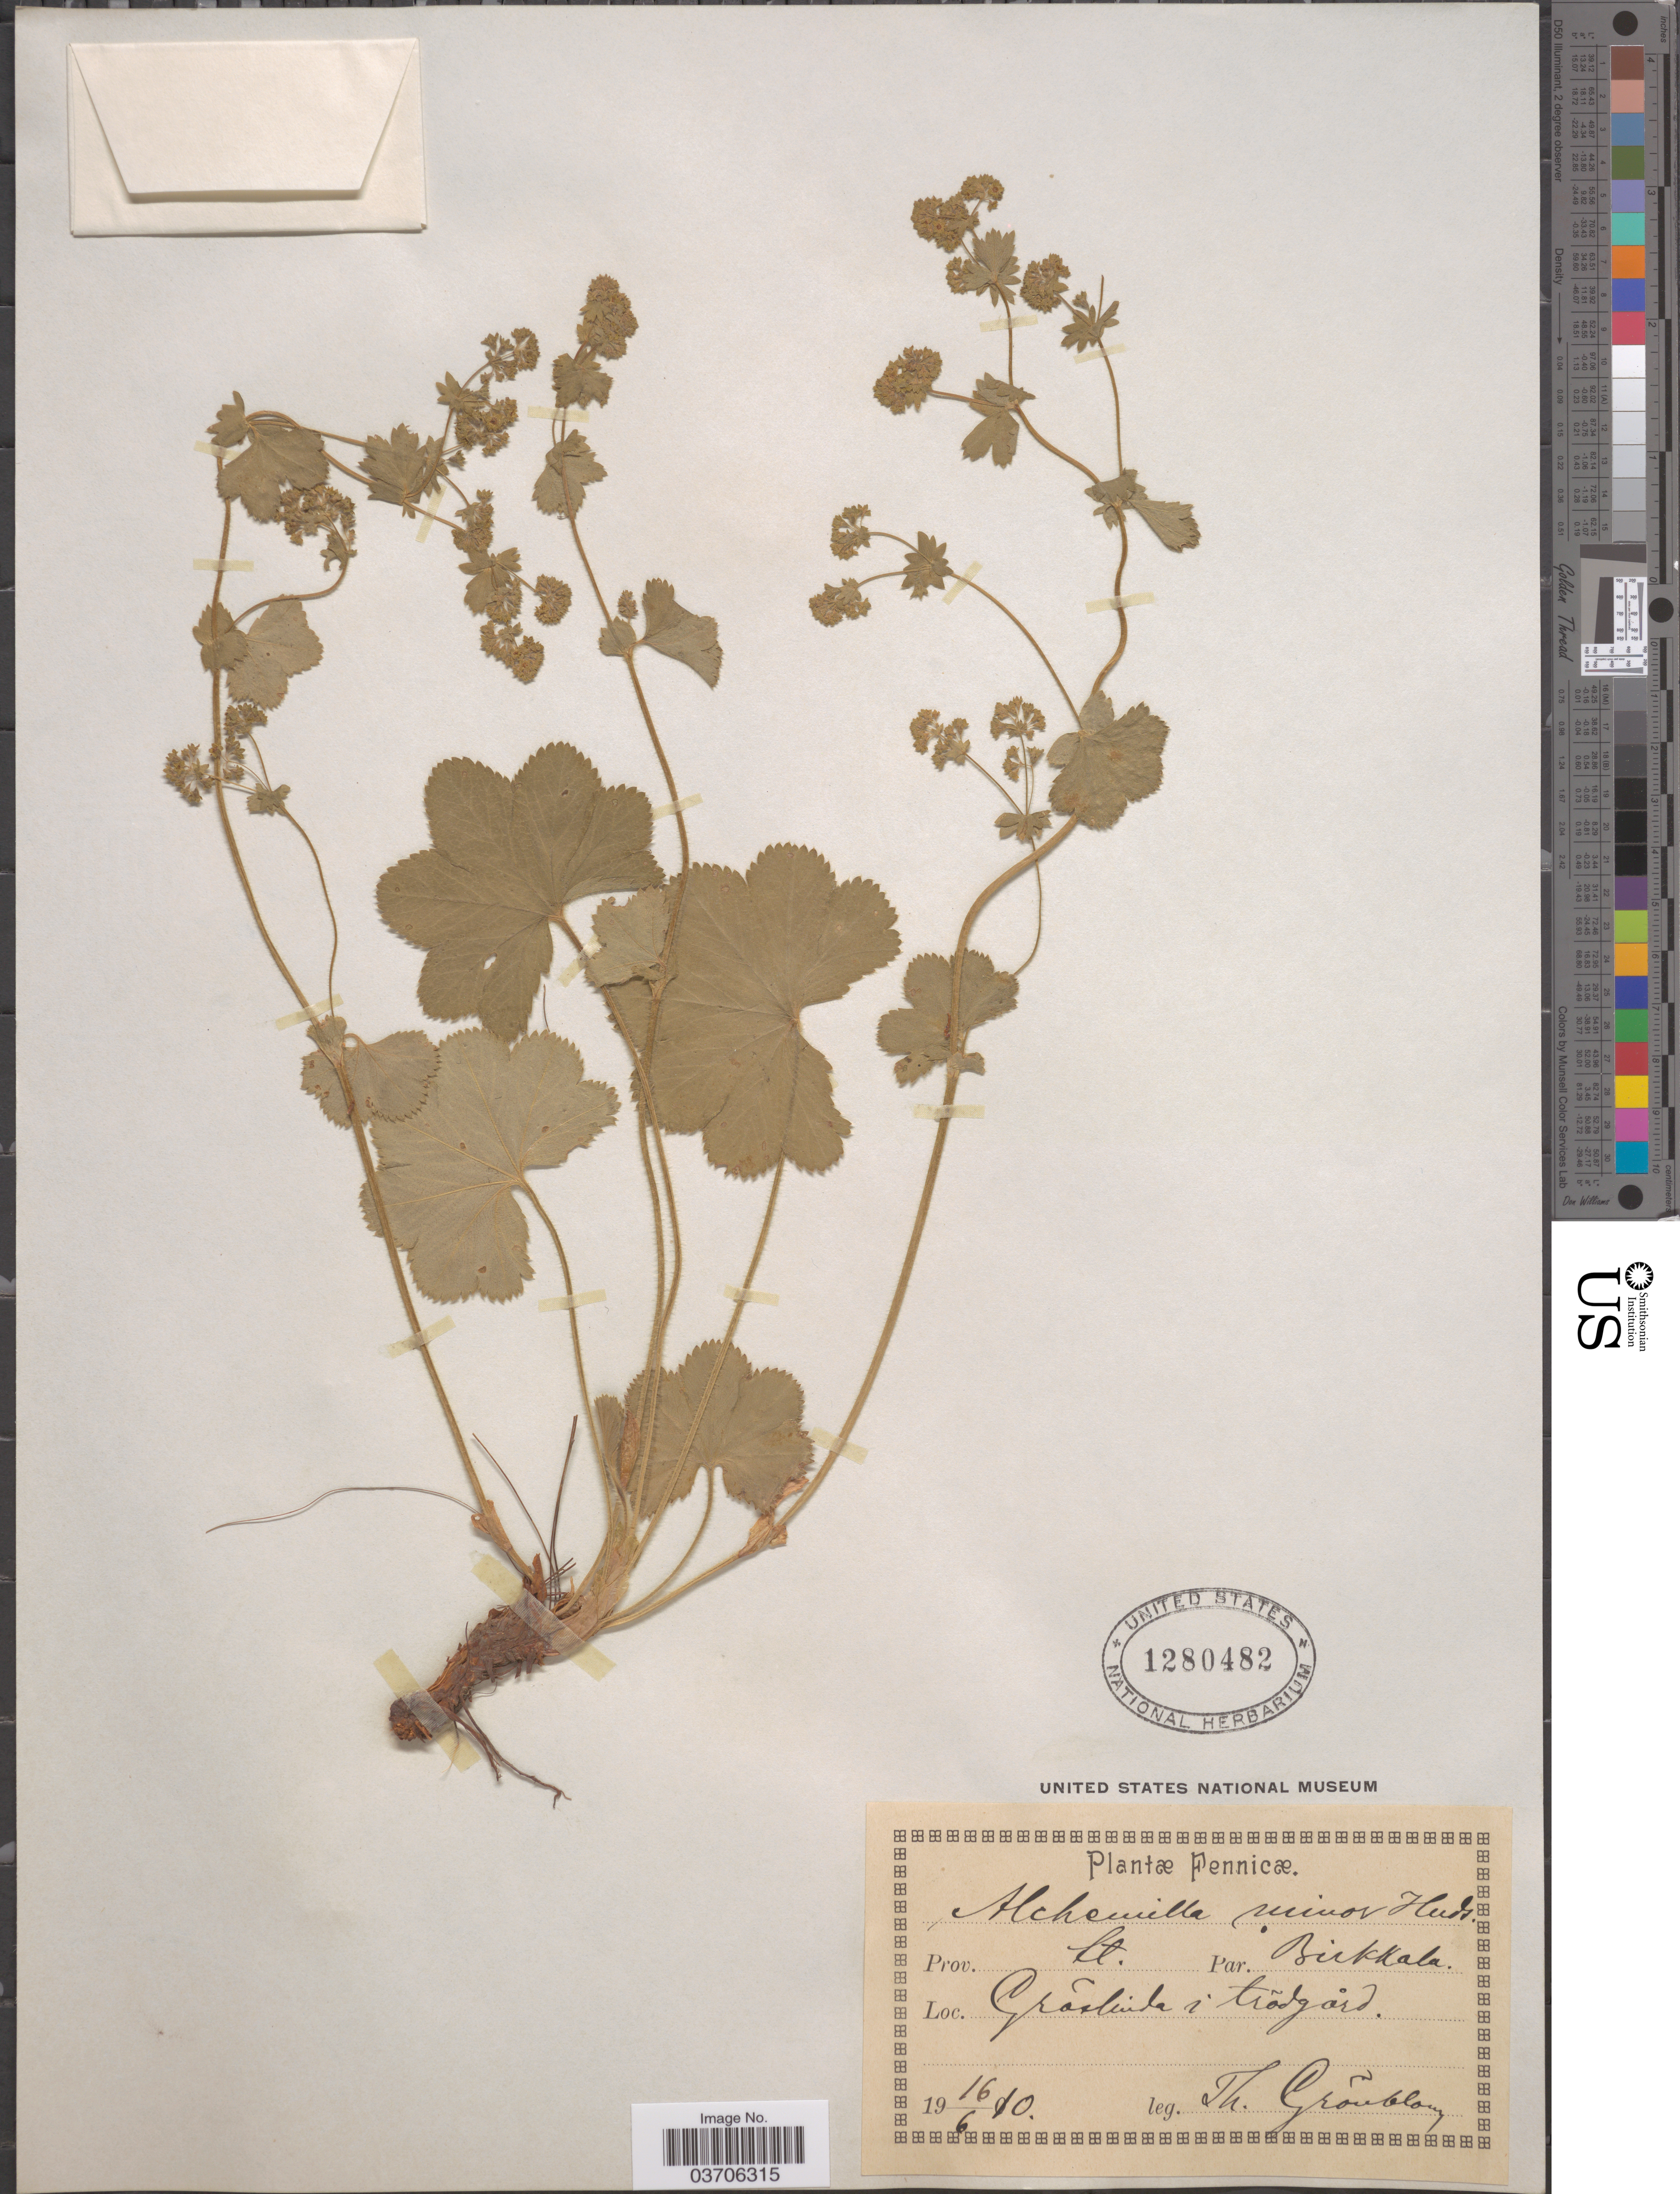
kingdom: Plantae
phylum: Tracheophyta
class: Magnoliopsida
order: Rosales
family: Rosaceae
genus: Alchemilla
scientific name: Alchemilla minor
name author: Huds.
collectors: T. Gronblom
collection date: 1910-06-16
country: Finland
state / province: Pirkanmaa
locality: Pirkkala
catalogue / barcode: US 1280482